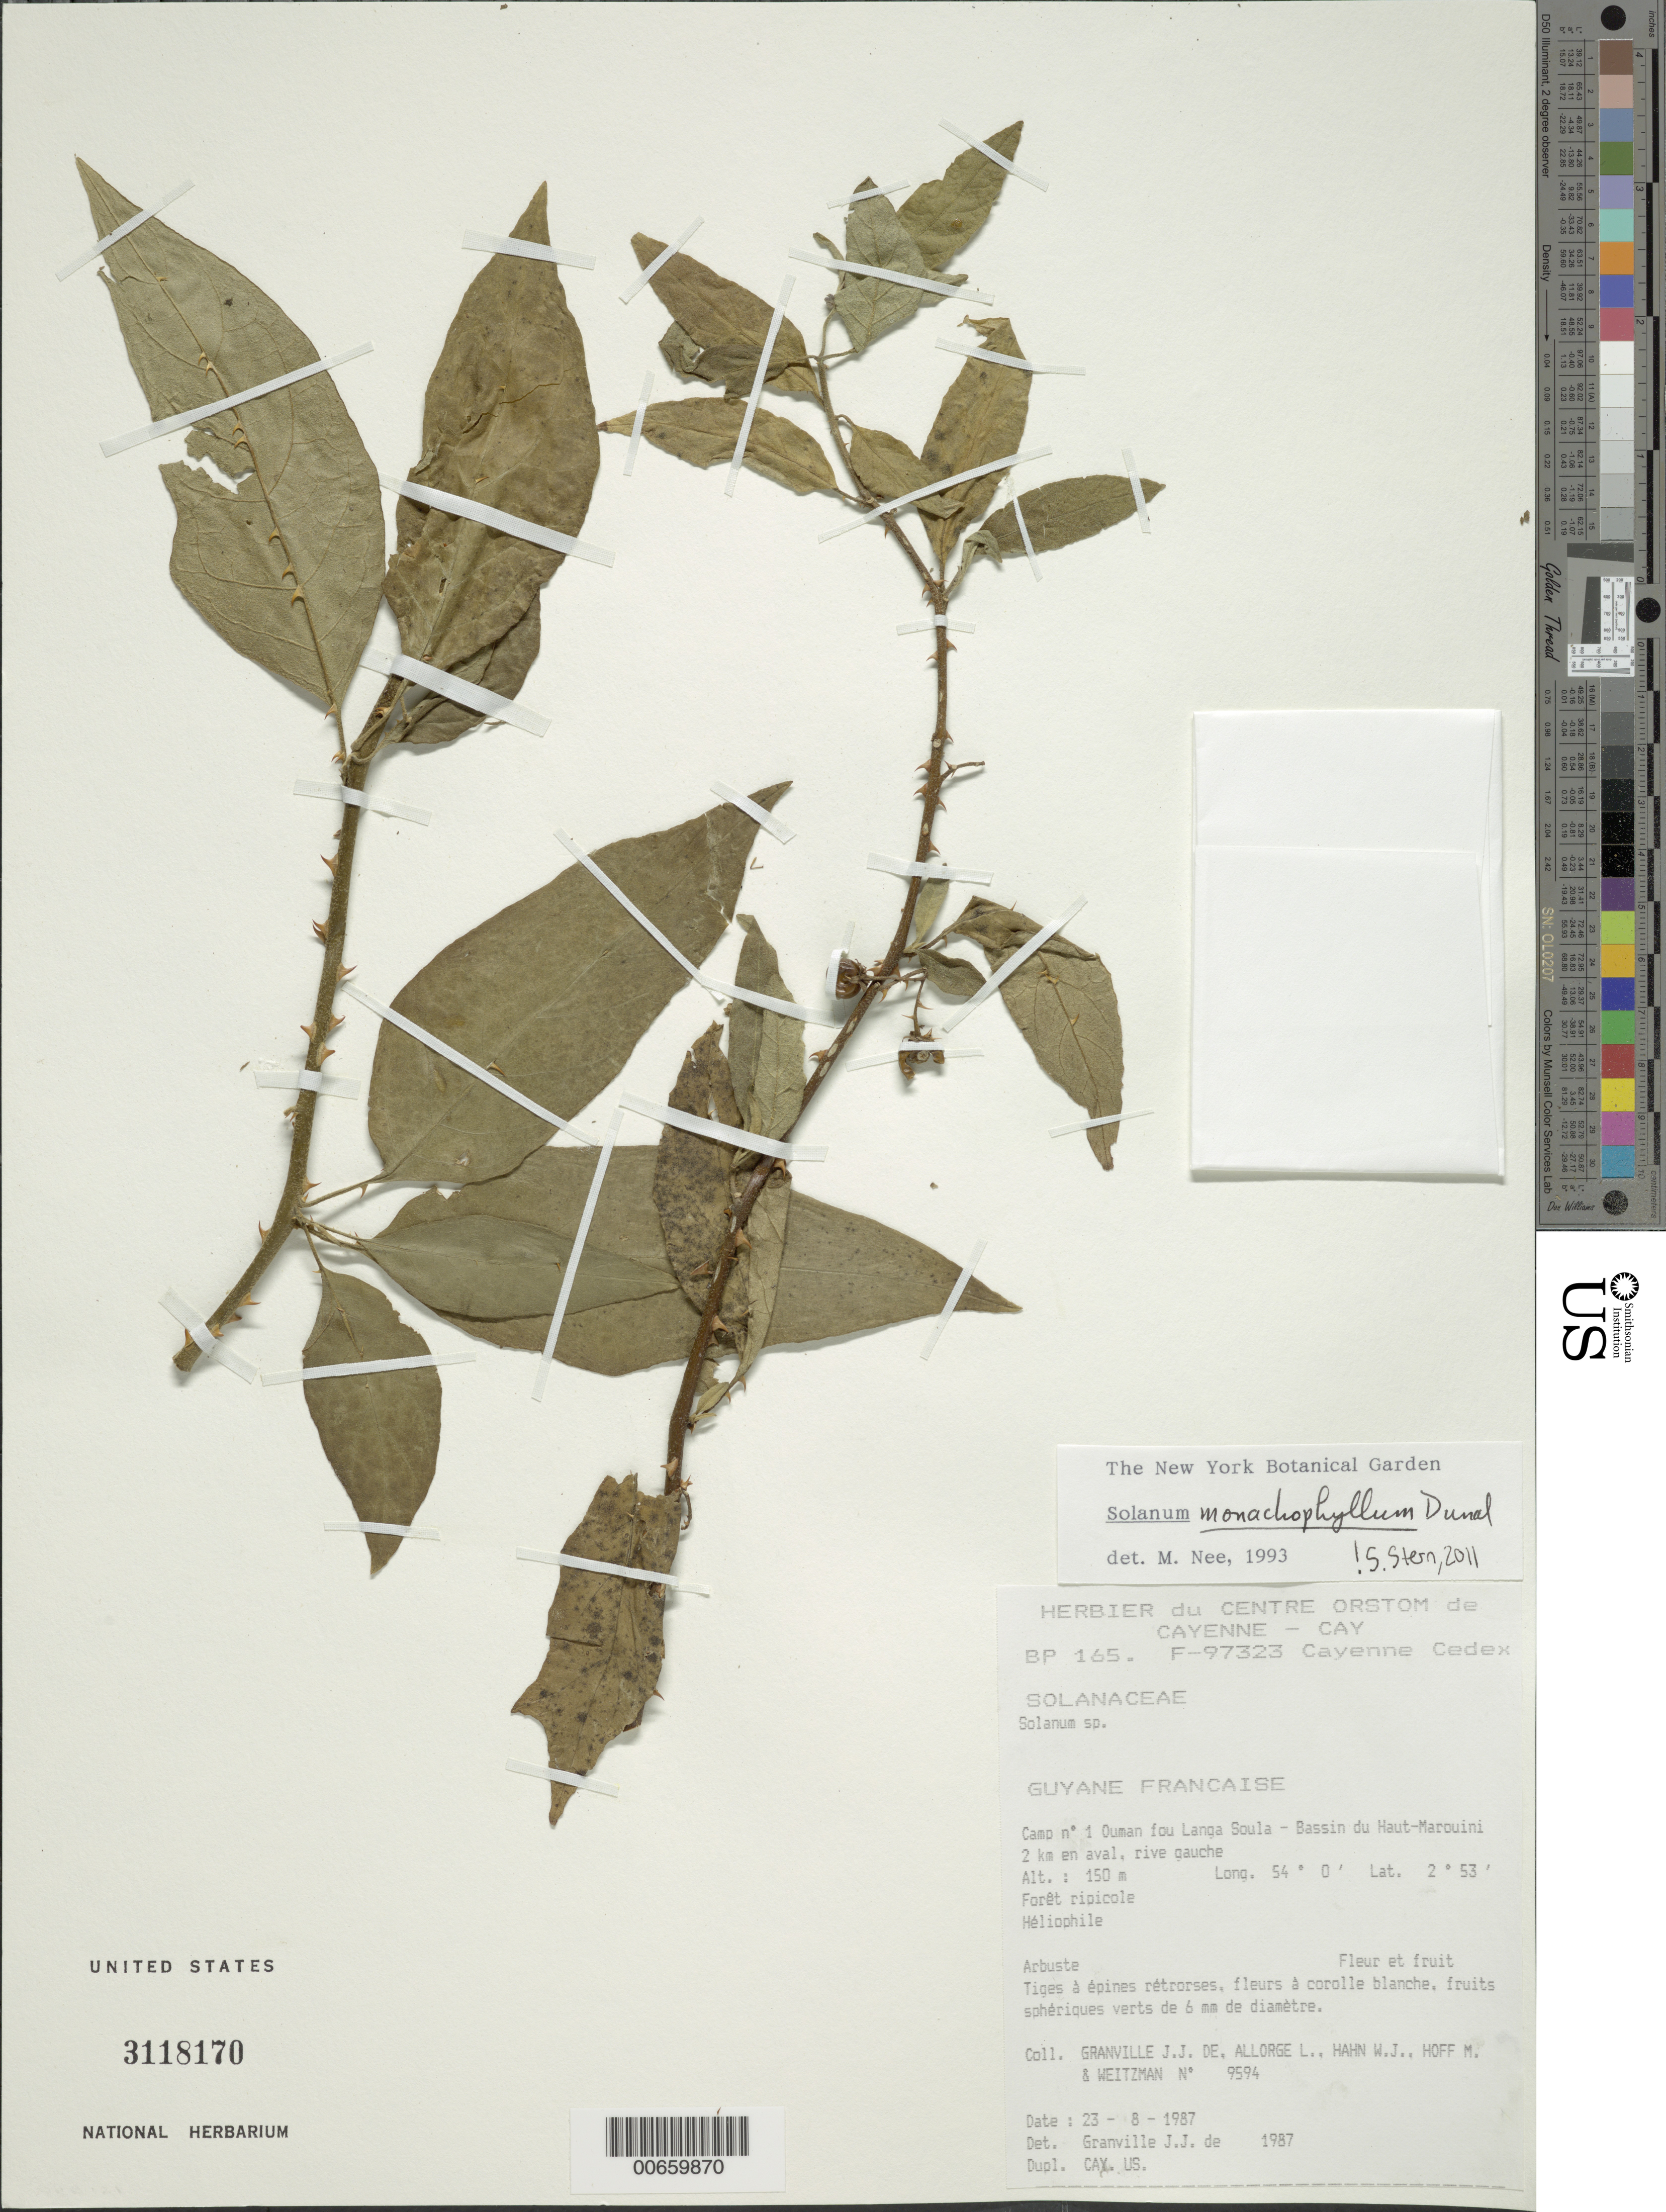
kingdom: Plantae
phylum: Tracheophyta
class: Magnoliopsida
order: Solanales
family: Solanaceae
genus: Solanum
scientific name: Solanum monachophyllum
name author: Dunal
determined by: Nee, Michael H.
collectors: J.-J. de Granville, L. Allorge, W. J. Hahn, M. Hoff & A. Weitzman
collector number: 9594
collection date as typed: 8 Aug 1987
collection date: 1987-08-08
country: French Guiana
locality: Ouman fou Langa Soula, Camp #1, bassin du Haut-Marouini, 2 km en aval, rive gauche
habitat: Forêt ripicole.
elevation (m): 150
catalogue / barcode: US 3118170